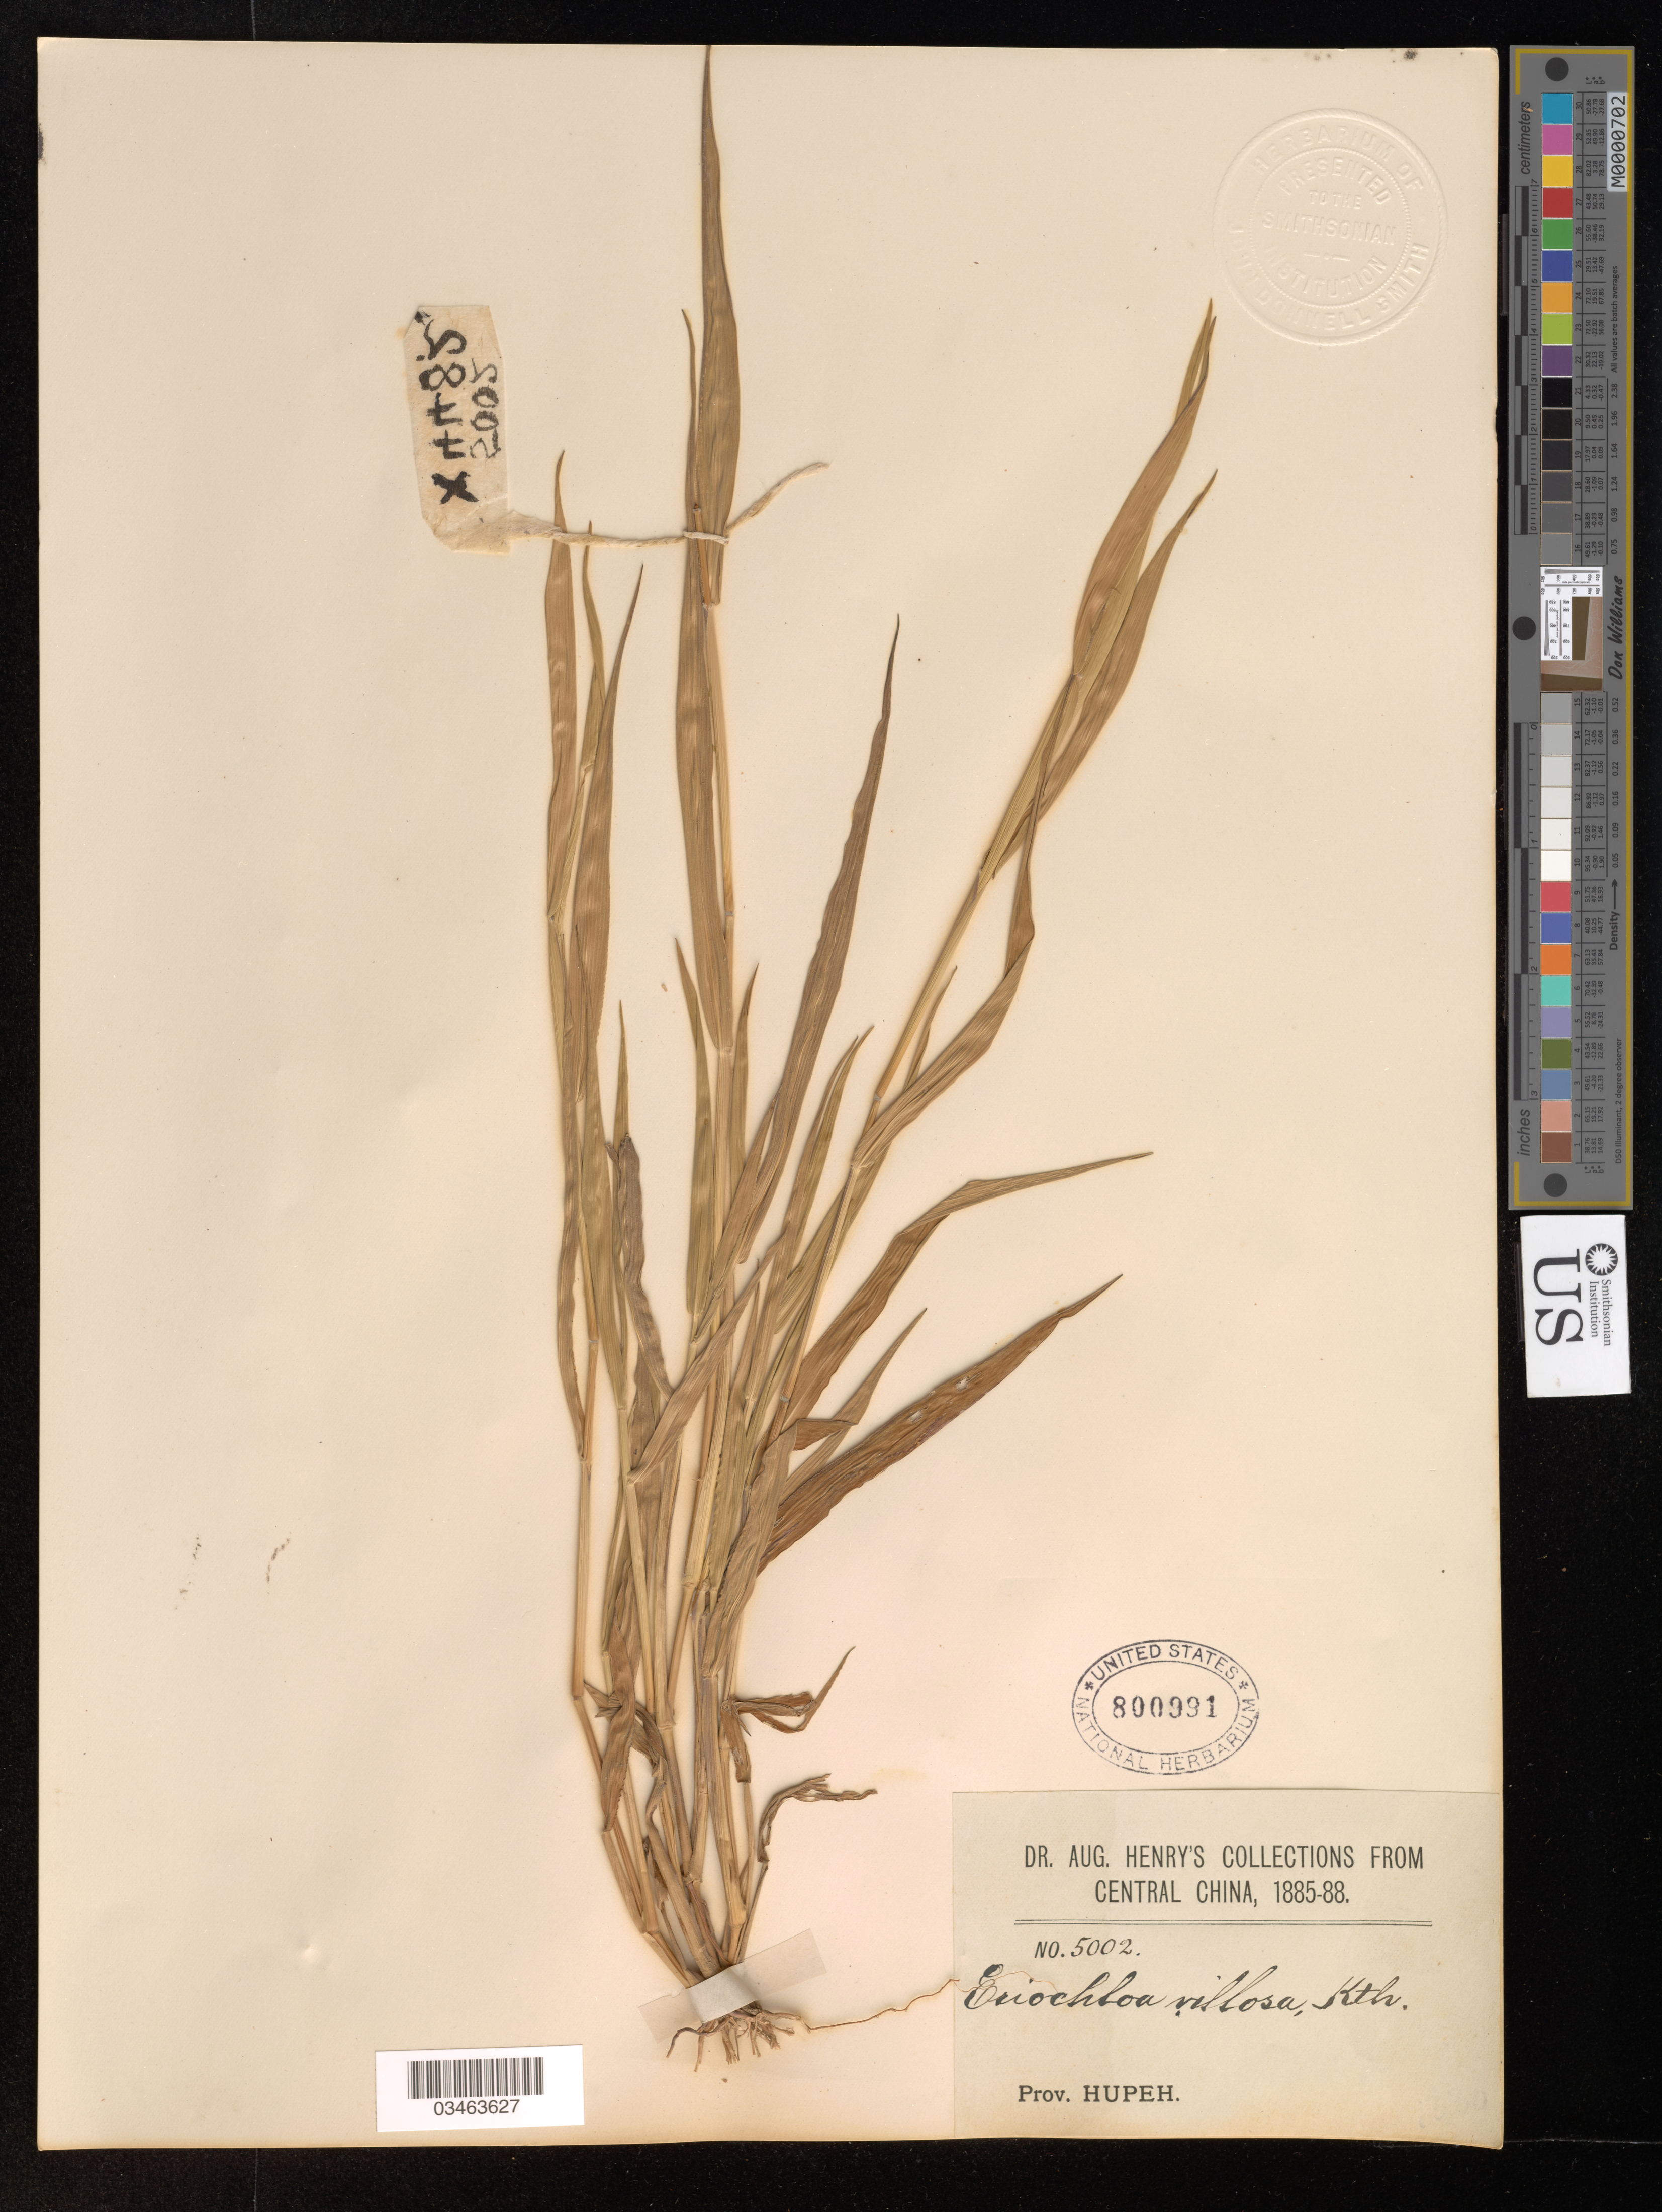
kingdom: Plantae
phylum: Tracheophyta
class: Liliopsida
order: Poales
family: Poaceae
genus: Eriochloa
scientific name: Eriochloa villosa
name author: (Thunb.) Kunth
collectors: A. Henry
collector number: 5002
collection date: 1885/1888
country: China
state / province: Hubei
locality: Central Chine. Prov. Hupeh.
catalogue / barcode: US 800991